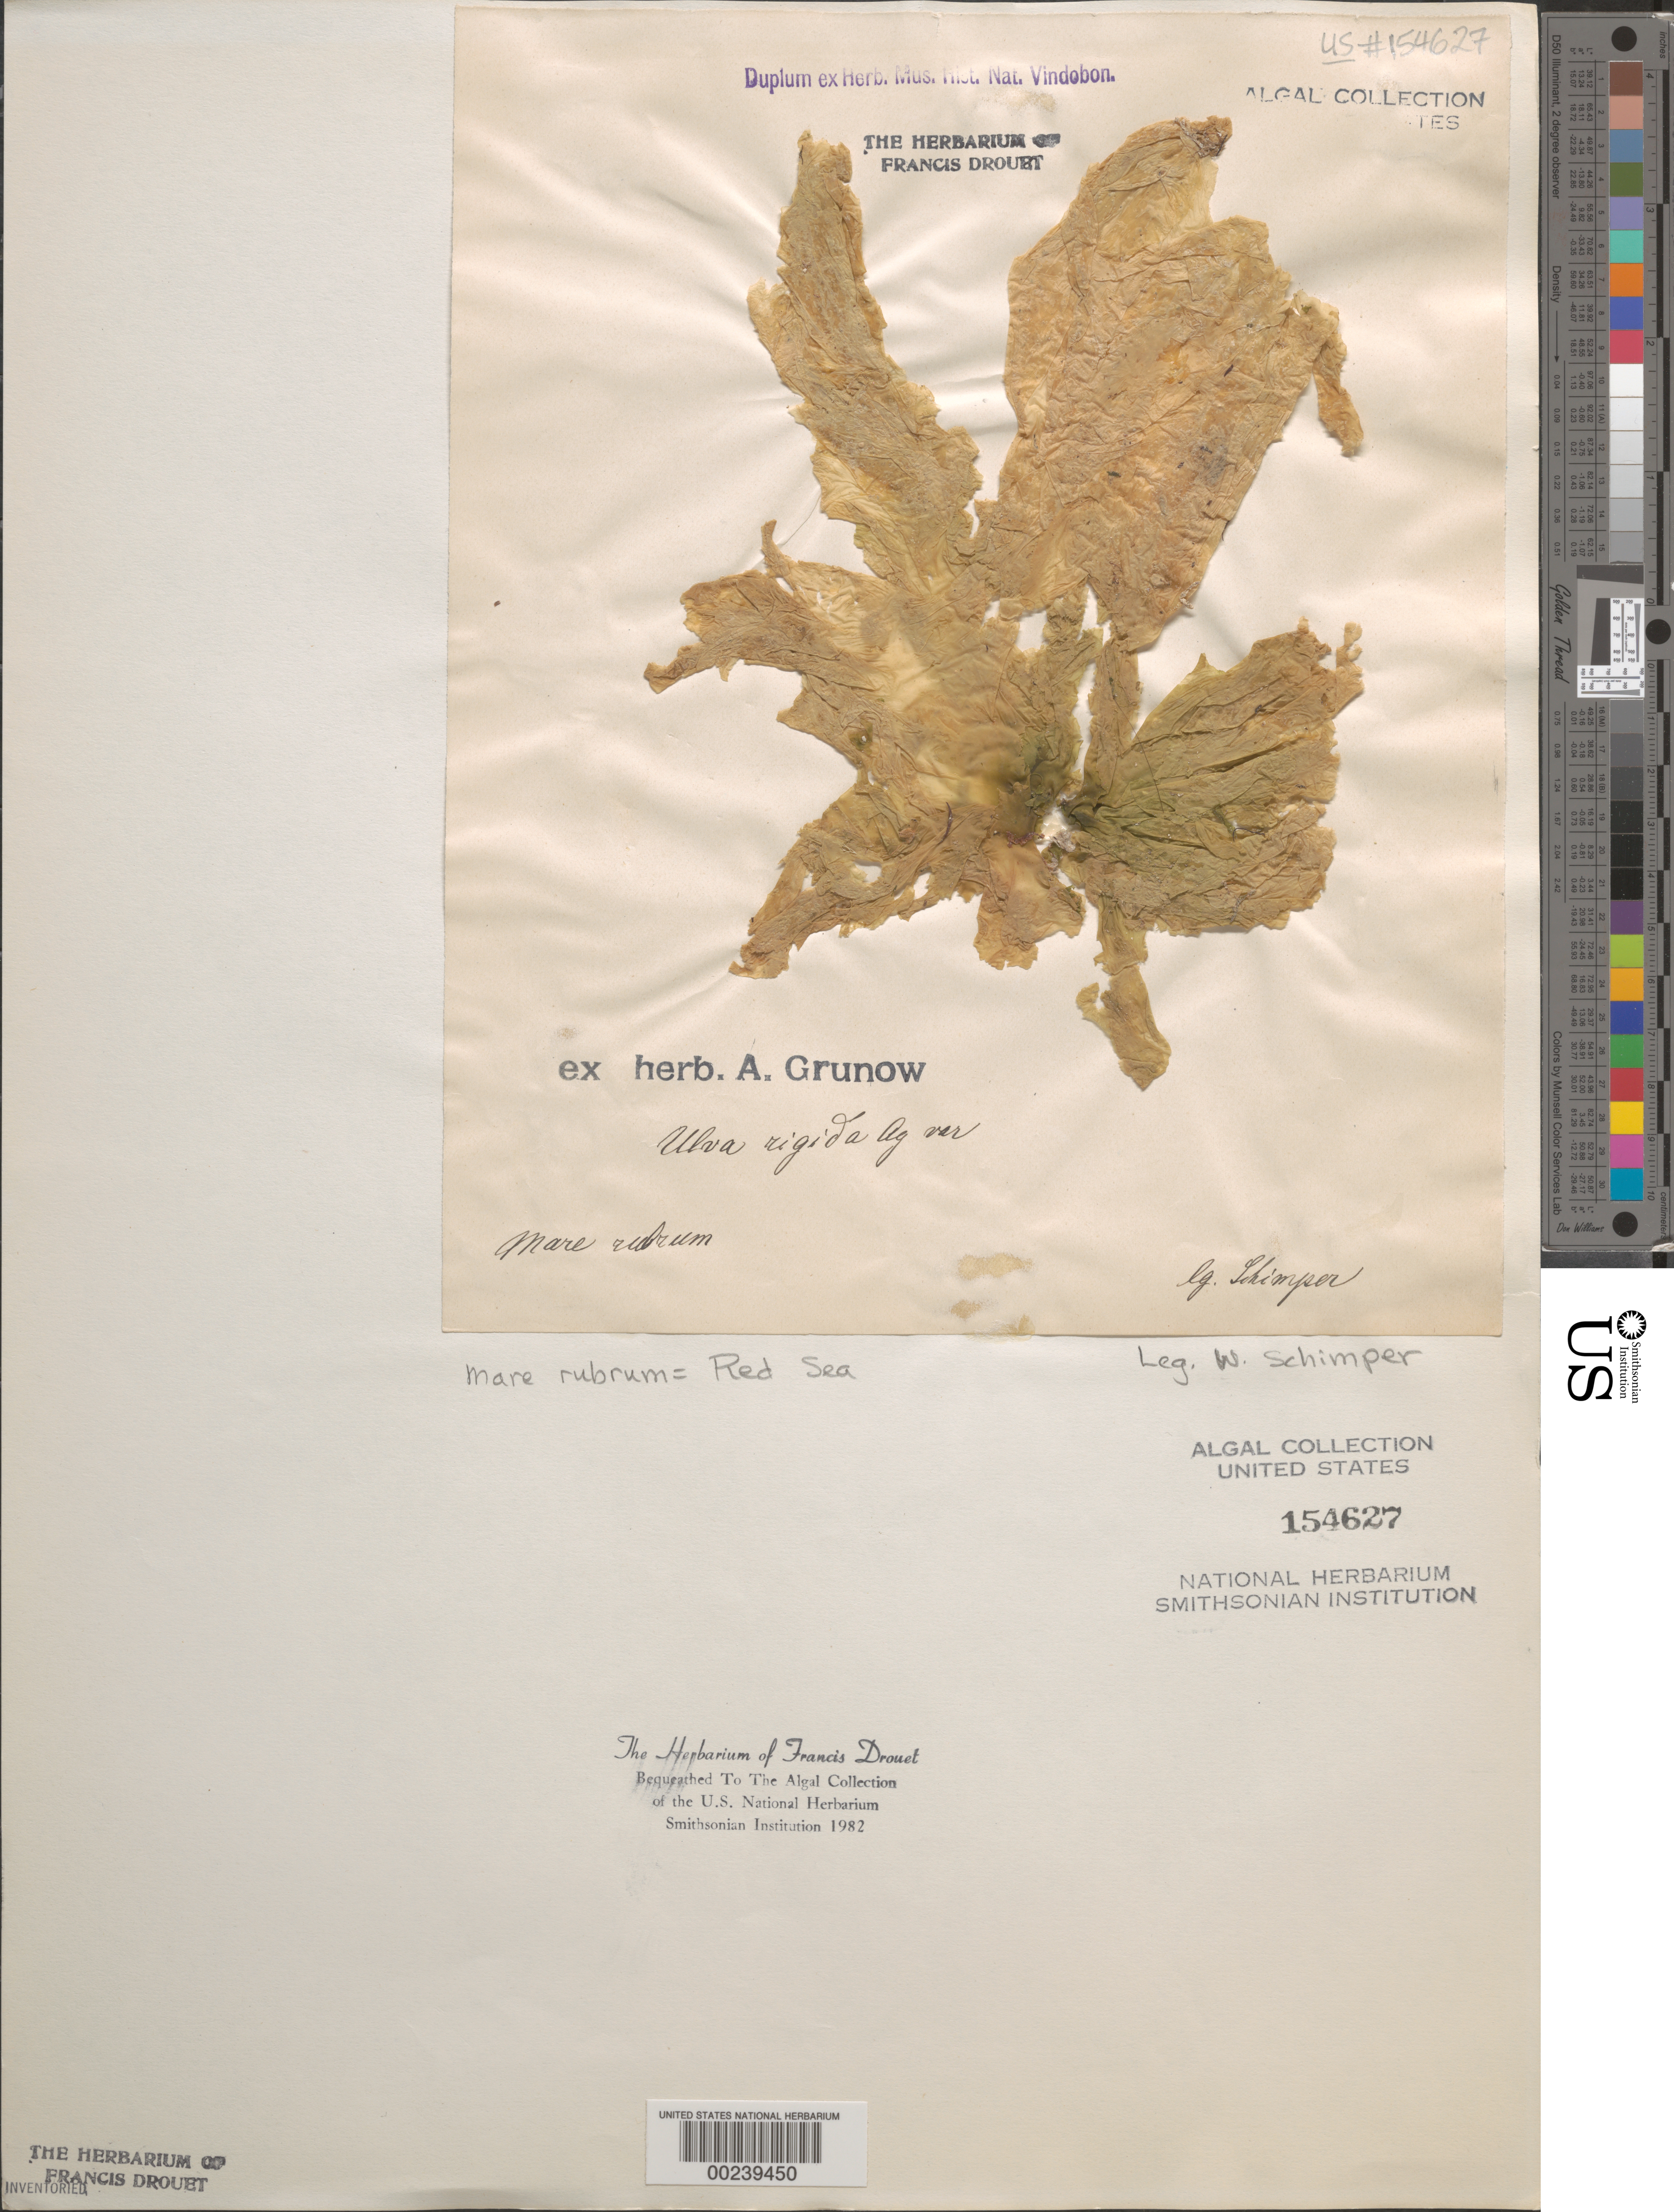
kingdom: Plantae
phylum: Chlorophyta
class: Ulvophyceae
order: Ulvales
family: Ulvaceae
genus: Ulva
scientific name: Ulva rigida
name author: C. Agardh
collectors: W. Schimper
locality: Red sea (mare rubrum)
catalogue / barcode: US 154627